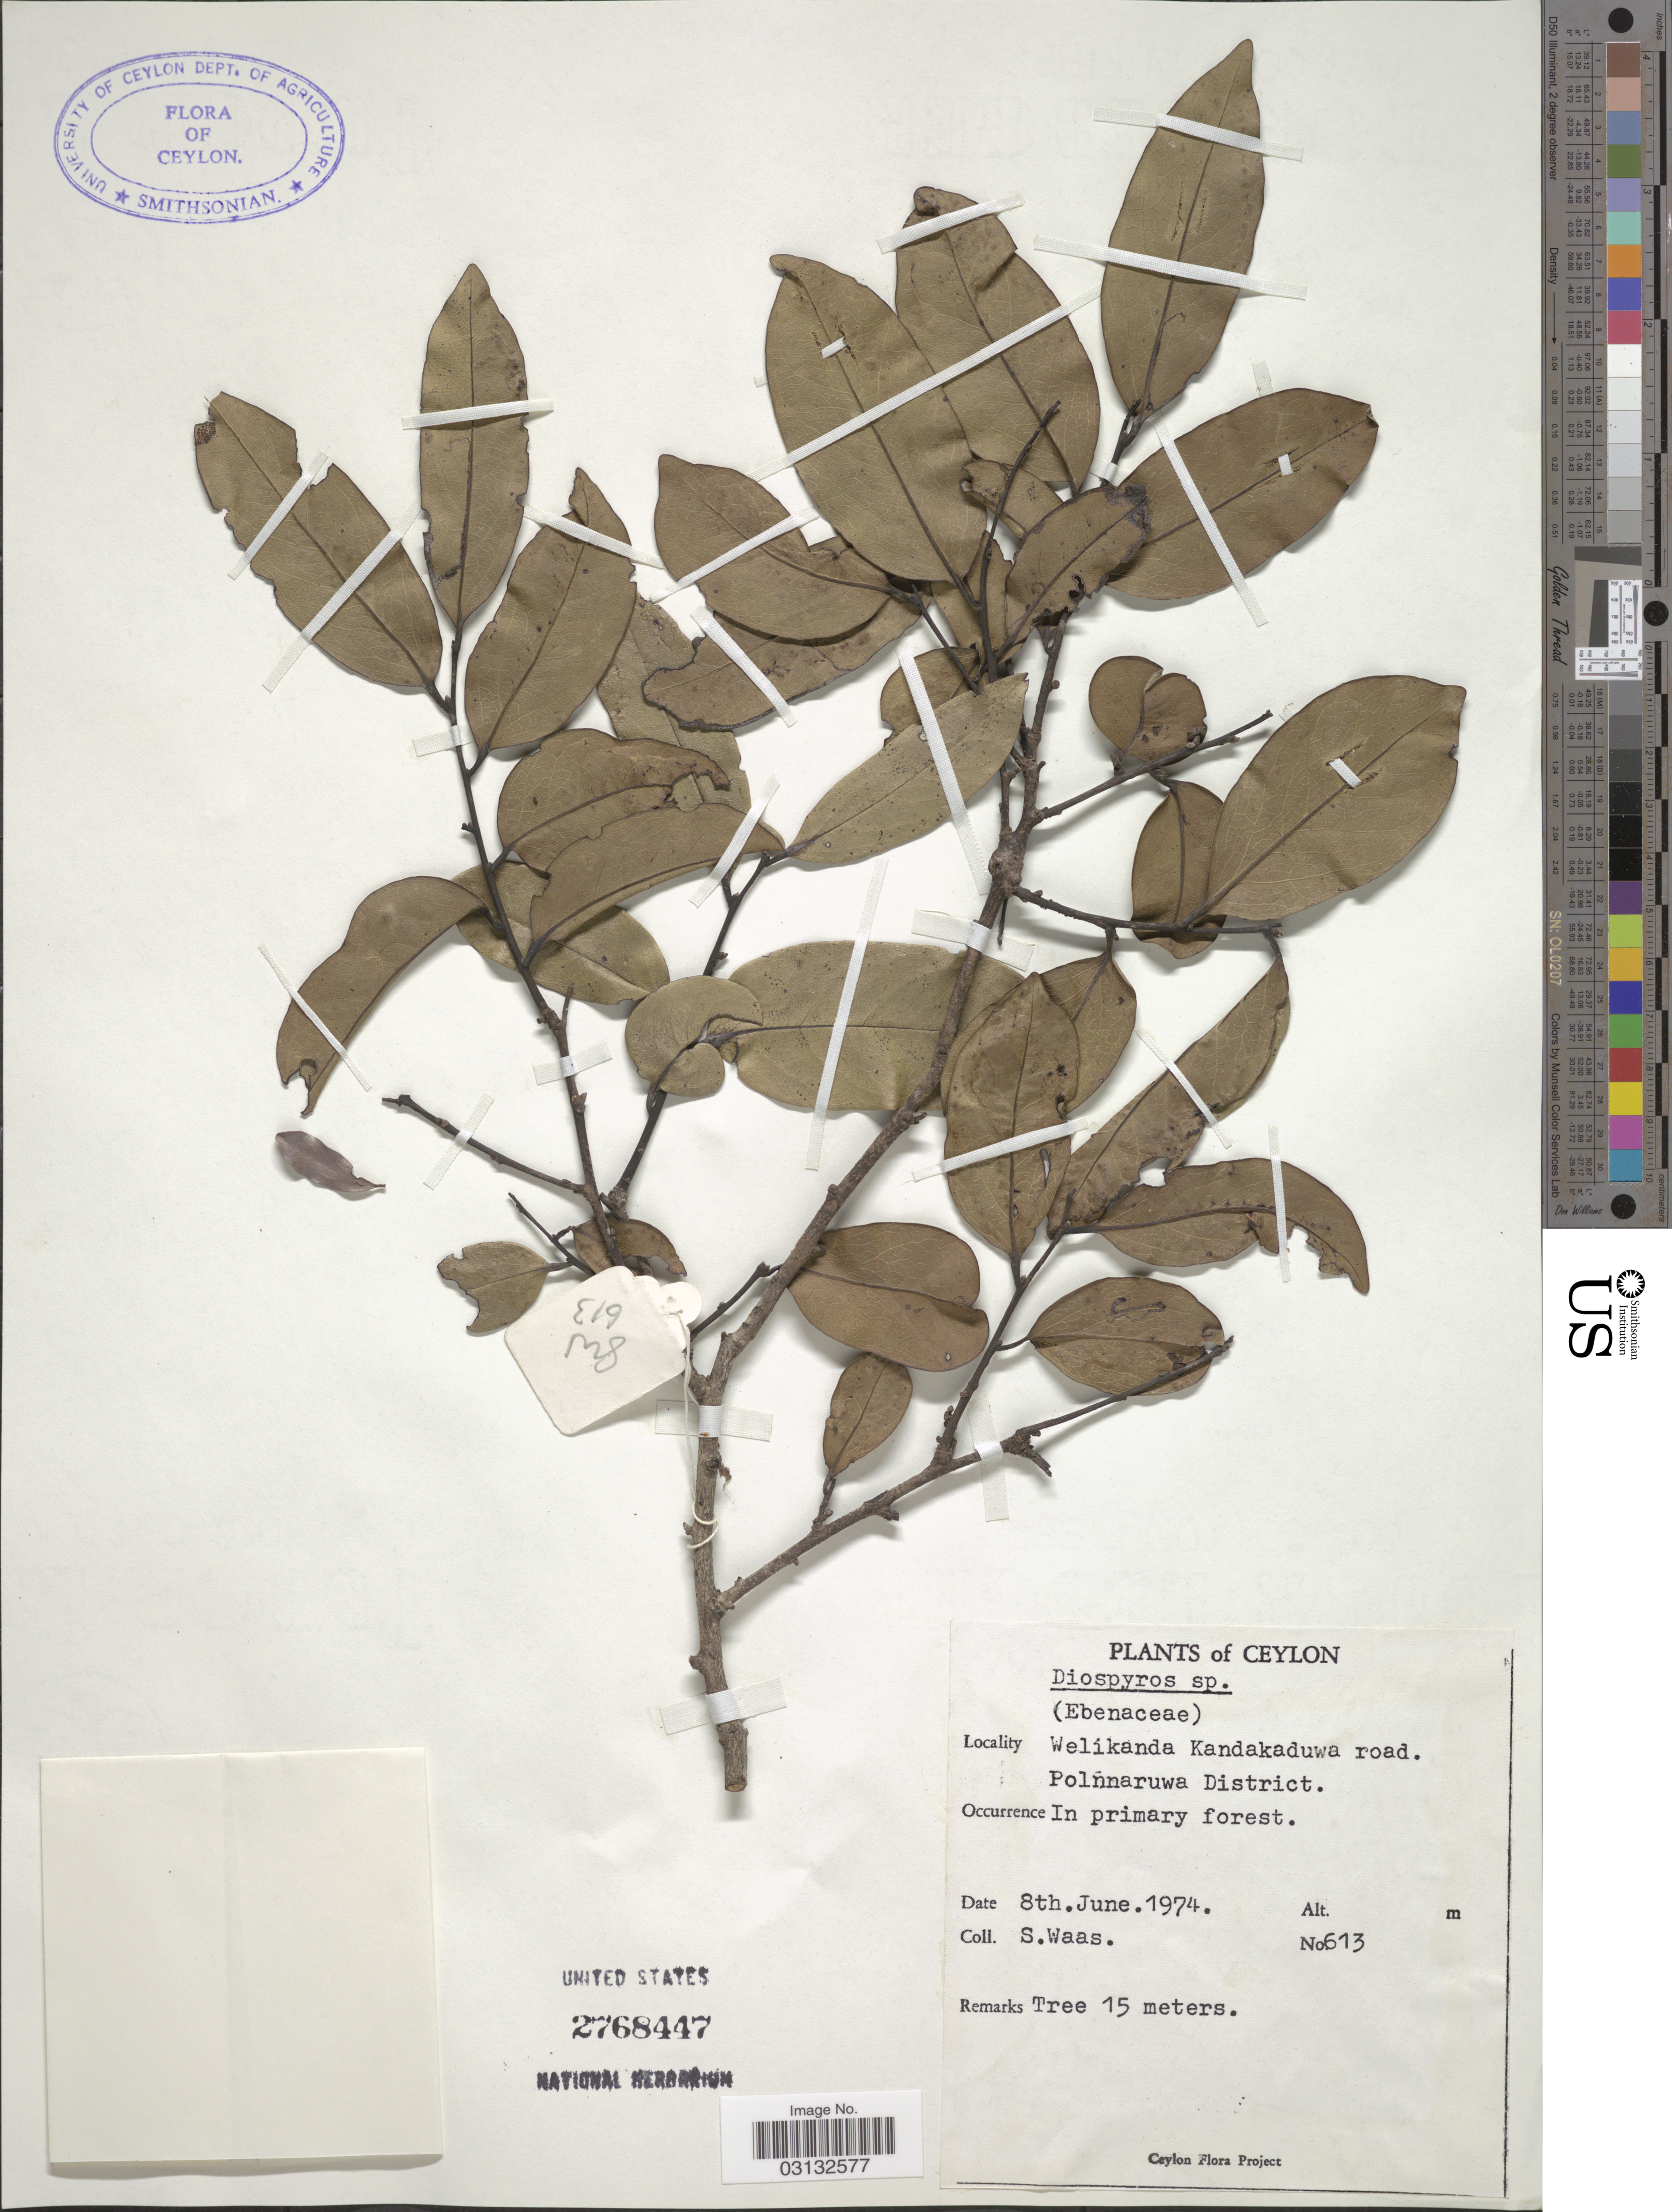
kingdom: Plantae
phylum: Tracheophyta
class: Magnoliopsida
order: Ericales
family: Ebenaceae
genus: Diospyros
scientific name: Diospyros sp.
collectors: S. Waas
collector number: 613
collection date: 1974-06-08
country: Sri Lanka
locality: Ceylon. Welikanda Kandakaduwa road. Polnnaruwa District.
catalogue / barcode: US 2768447